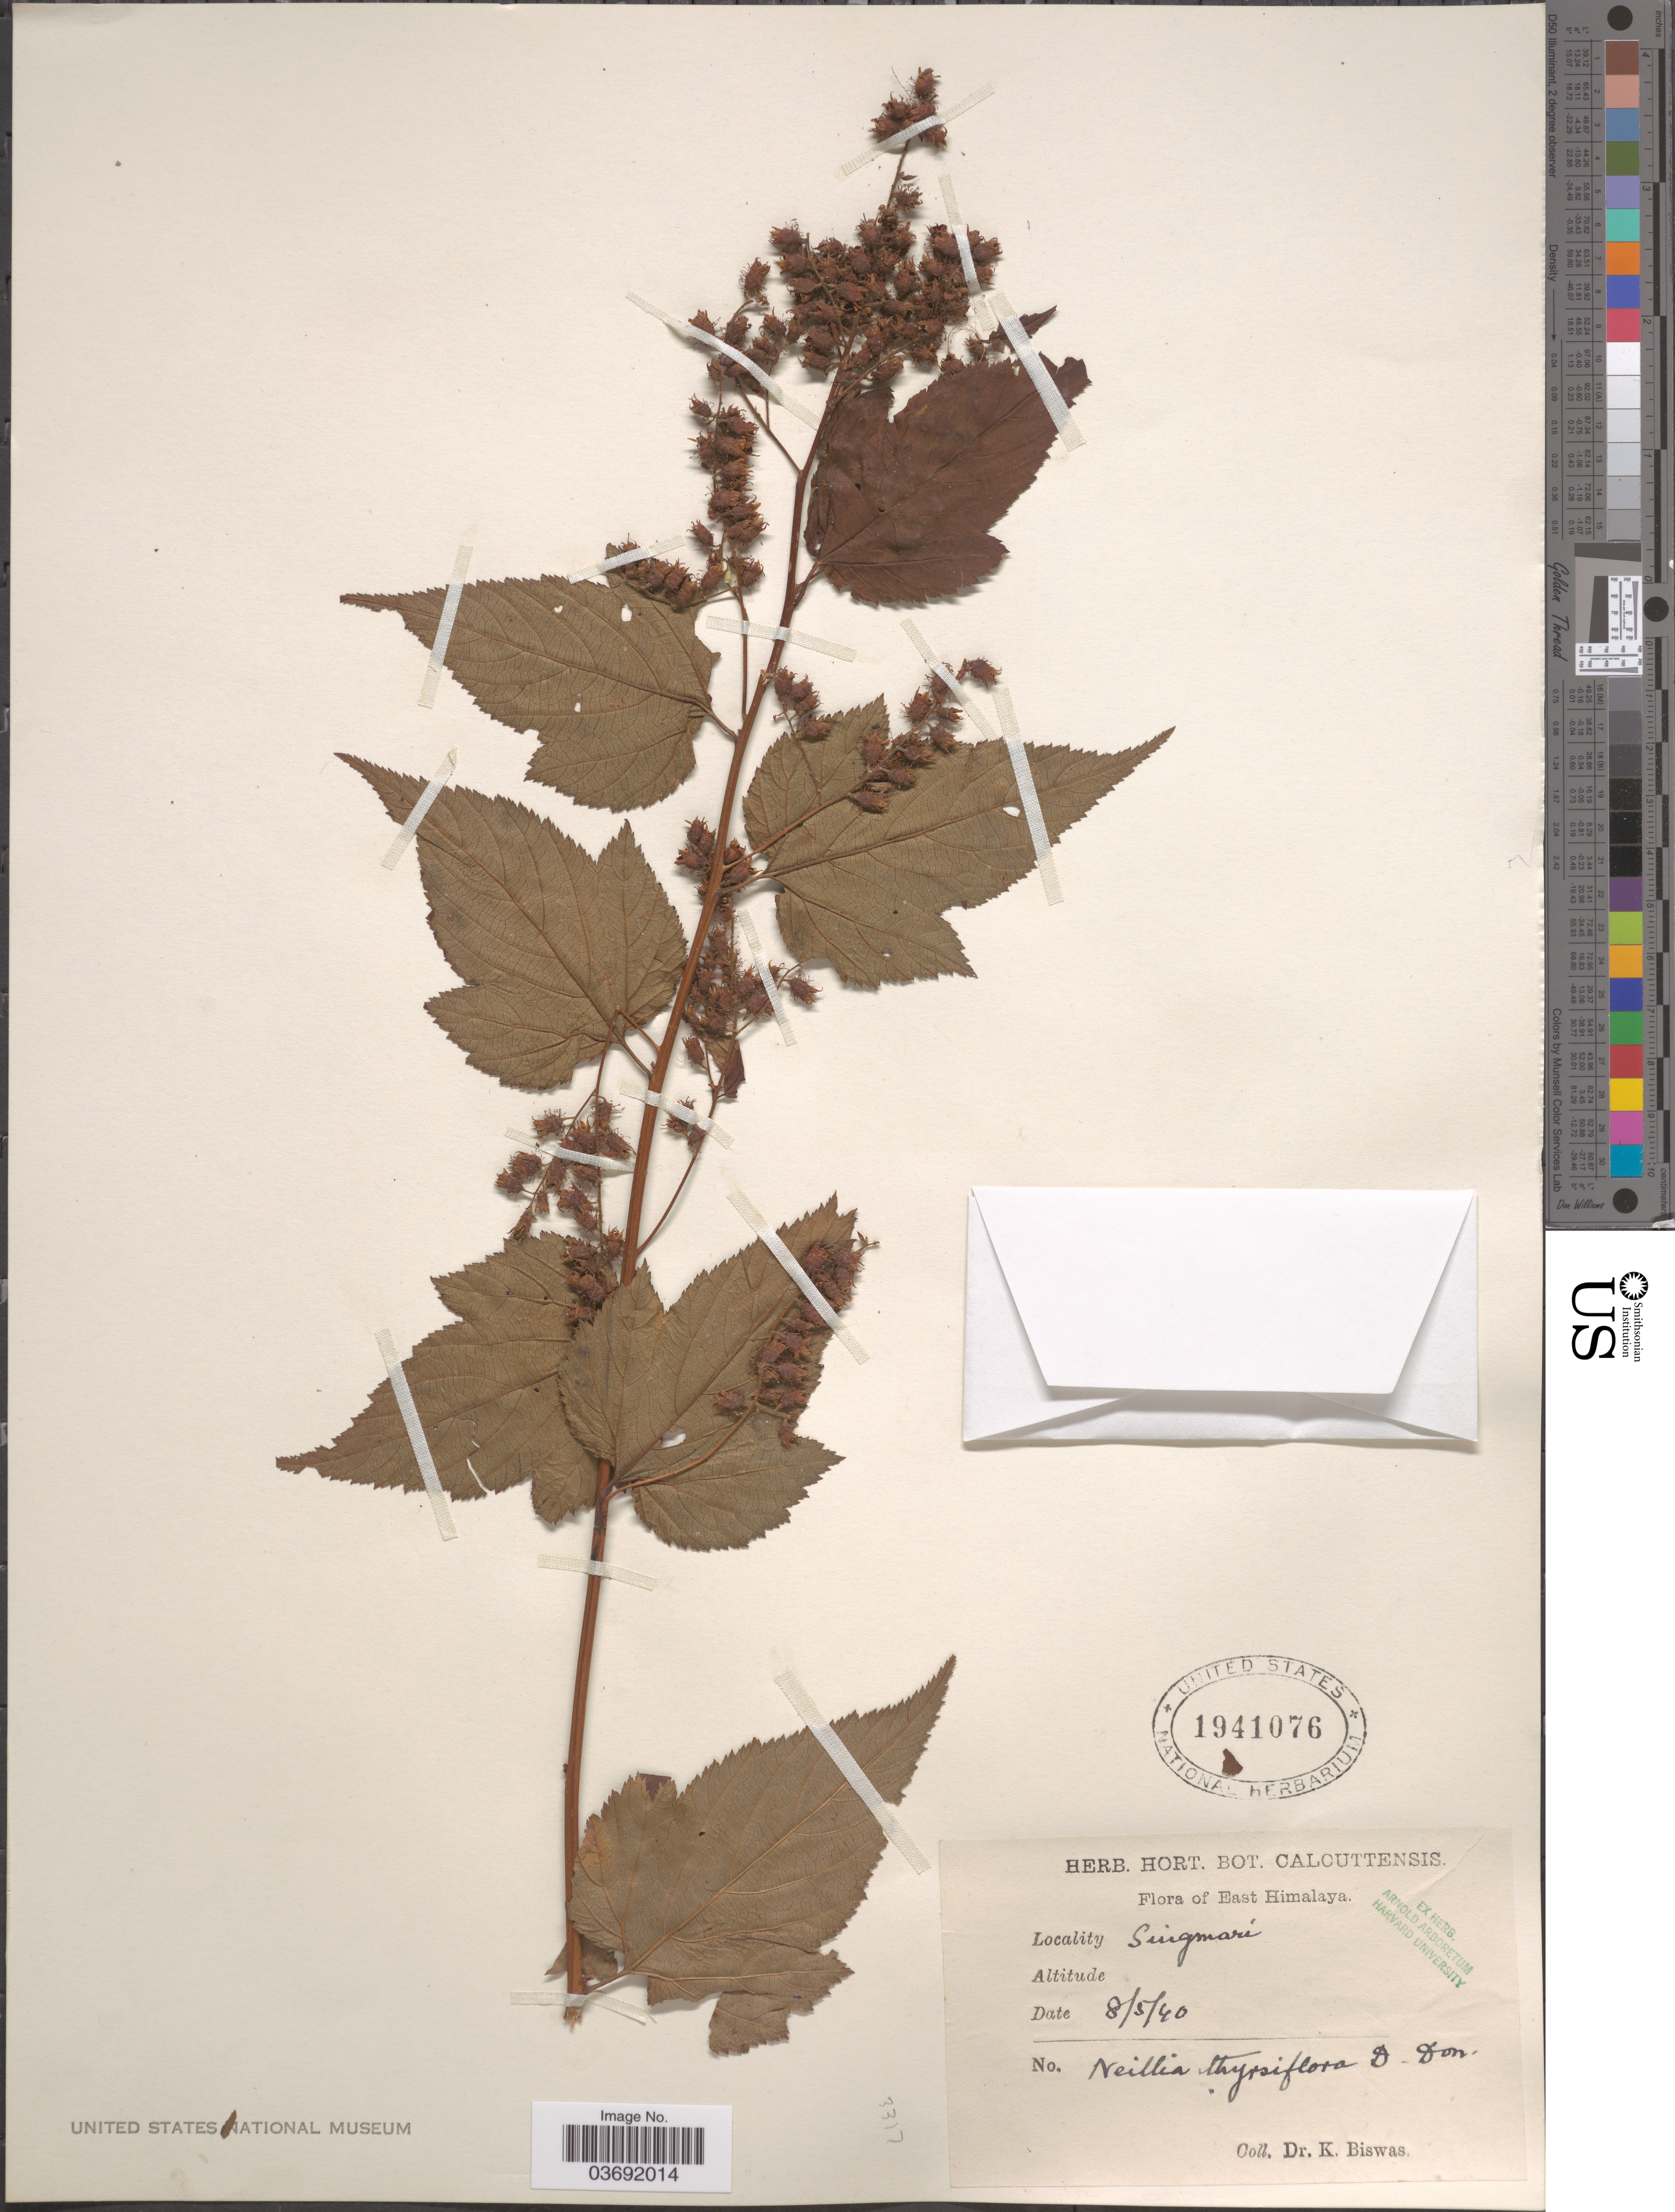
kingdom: Plantae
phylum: Tracheophyta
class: Magnoliopsida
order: Rosales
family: Rosaceae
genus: Neillia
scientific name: Neillia thyrsiflora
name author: D. Don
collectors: K. Biswas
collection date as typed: Transcribed d/m/y: 8/5/40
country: India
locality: East Himalaya. Suigmarí.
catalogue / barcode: US 1941076